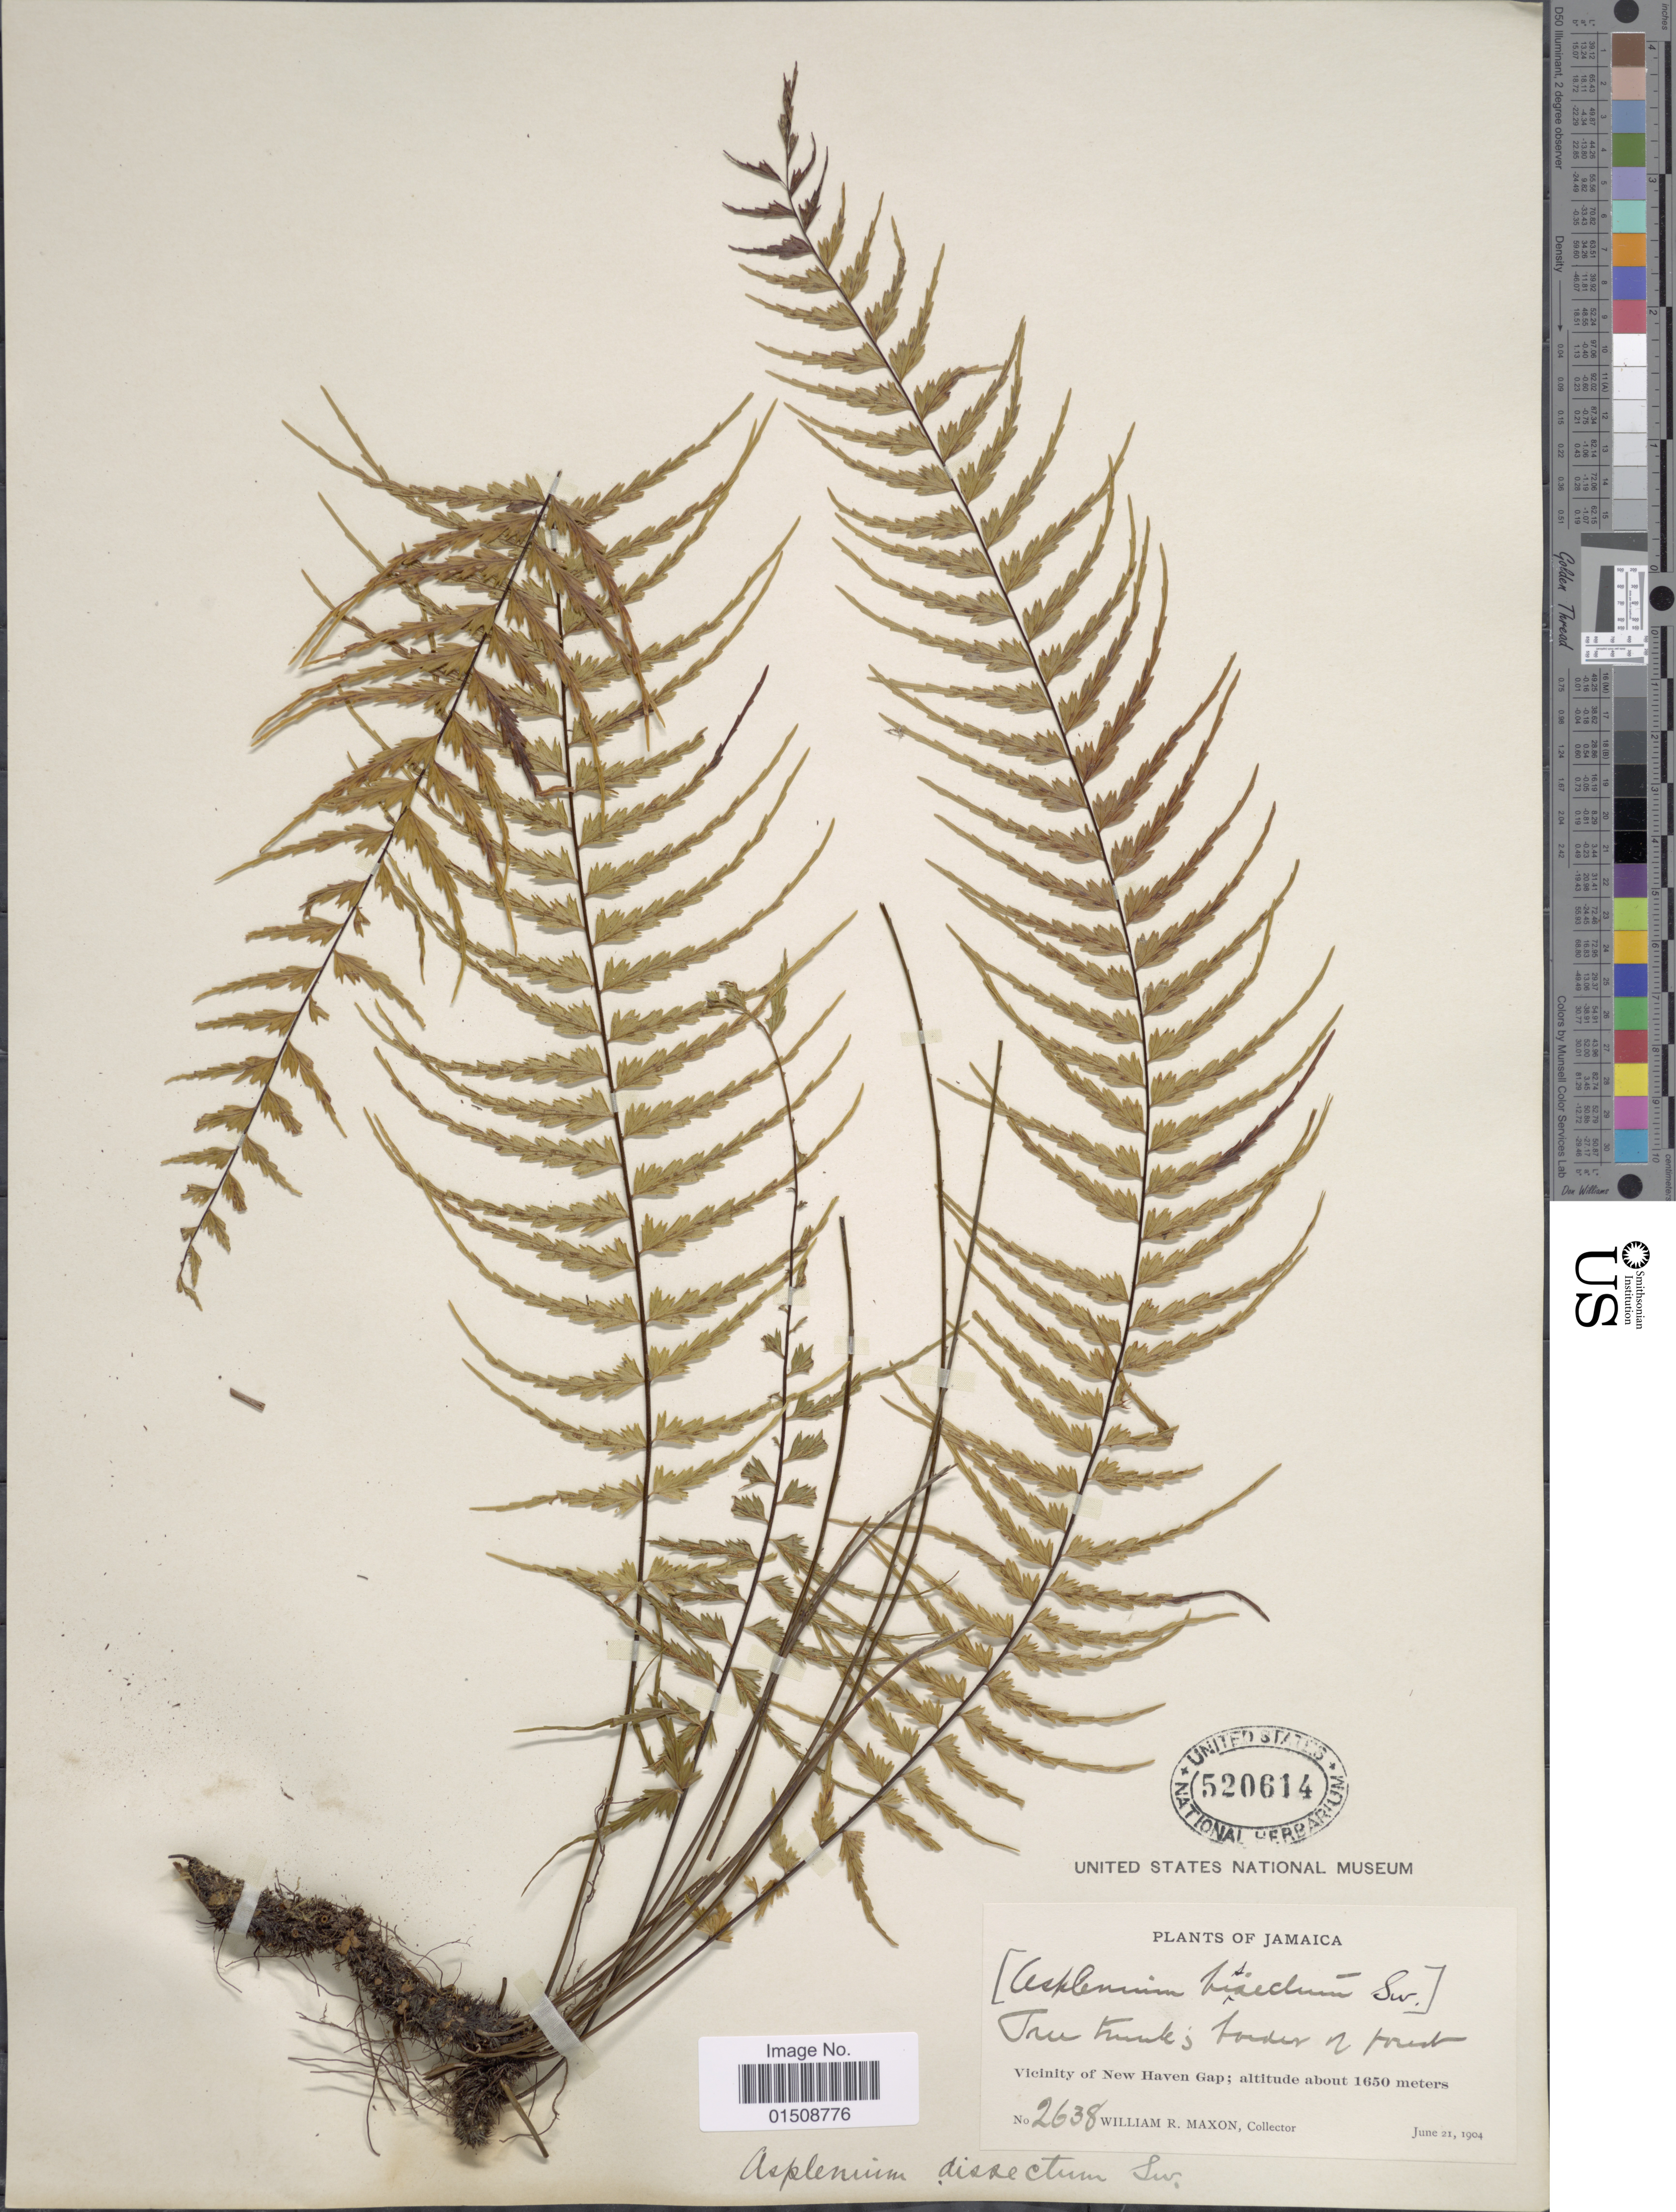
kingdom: Plantae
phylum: Tracheophyta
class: Polypodiopsida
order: Polypodiales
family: Aspleniaceae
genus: Asplenium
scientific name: Asplenium dissectum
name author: Brack. in Wilkes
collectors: W. R. Maxon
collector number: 2638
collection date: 1904-06-21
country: Jamaica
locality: Vicinity of New Haven Gap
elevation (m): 1650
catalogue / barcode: US 520614